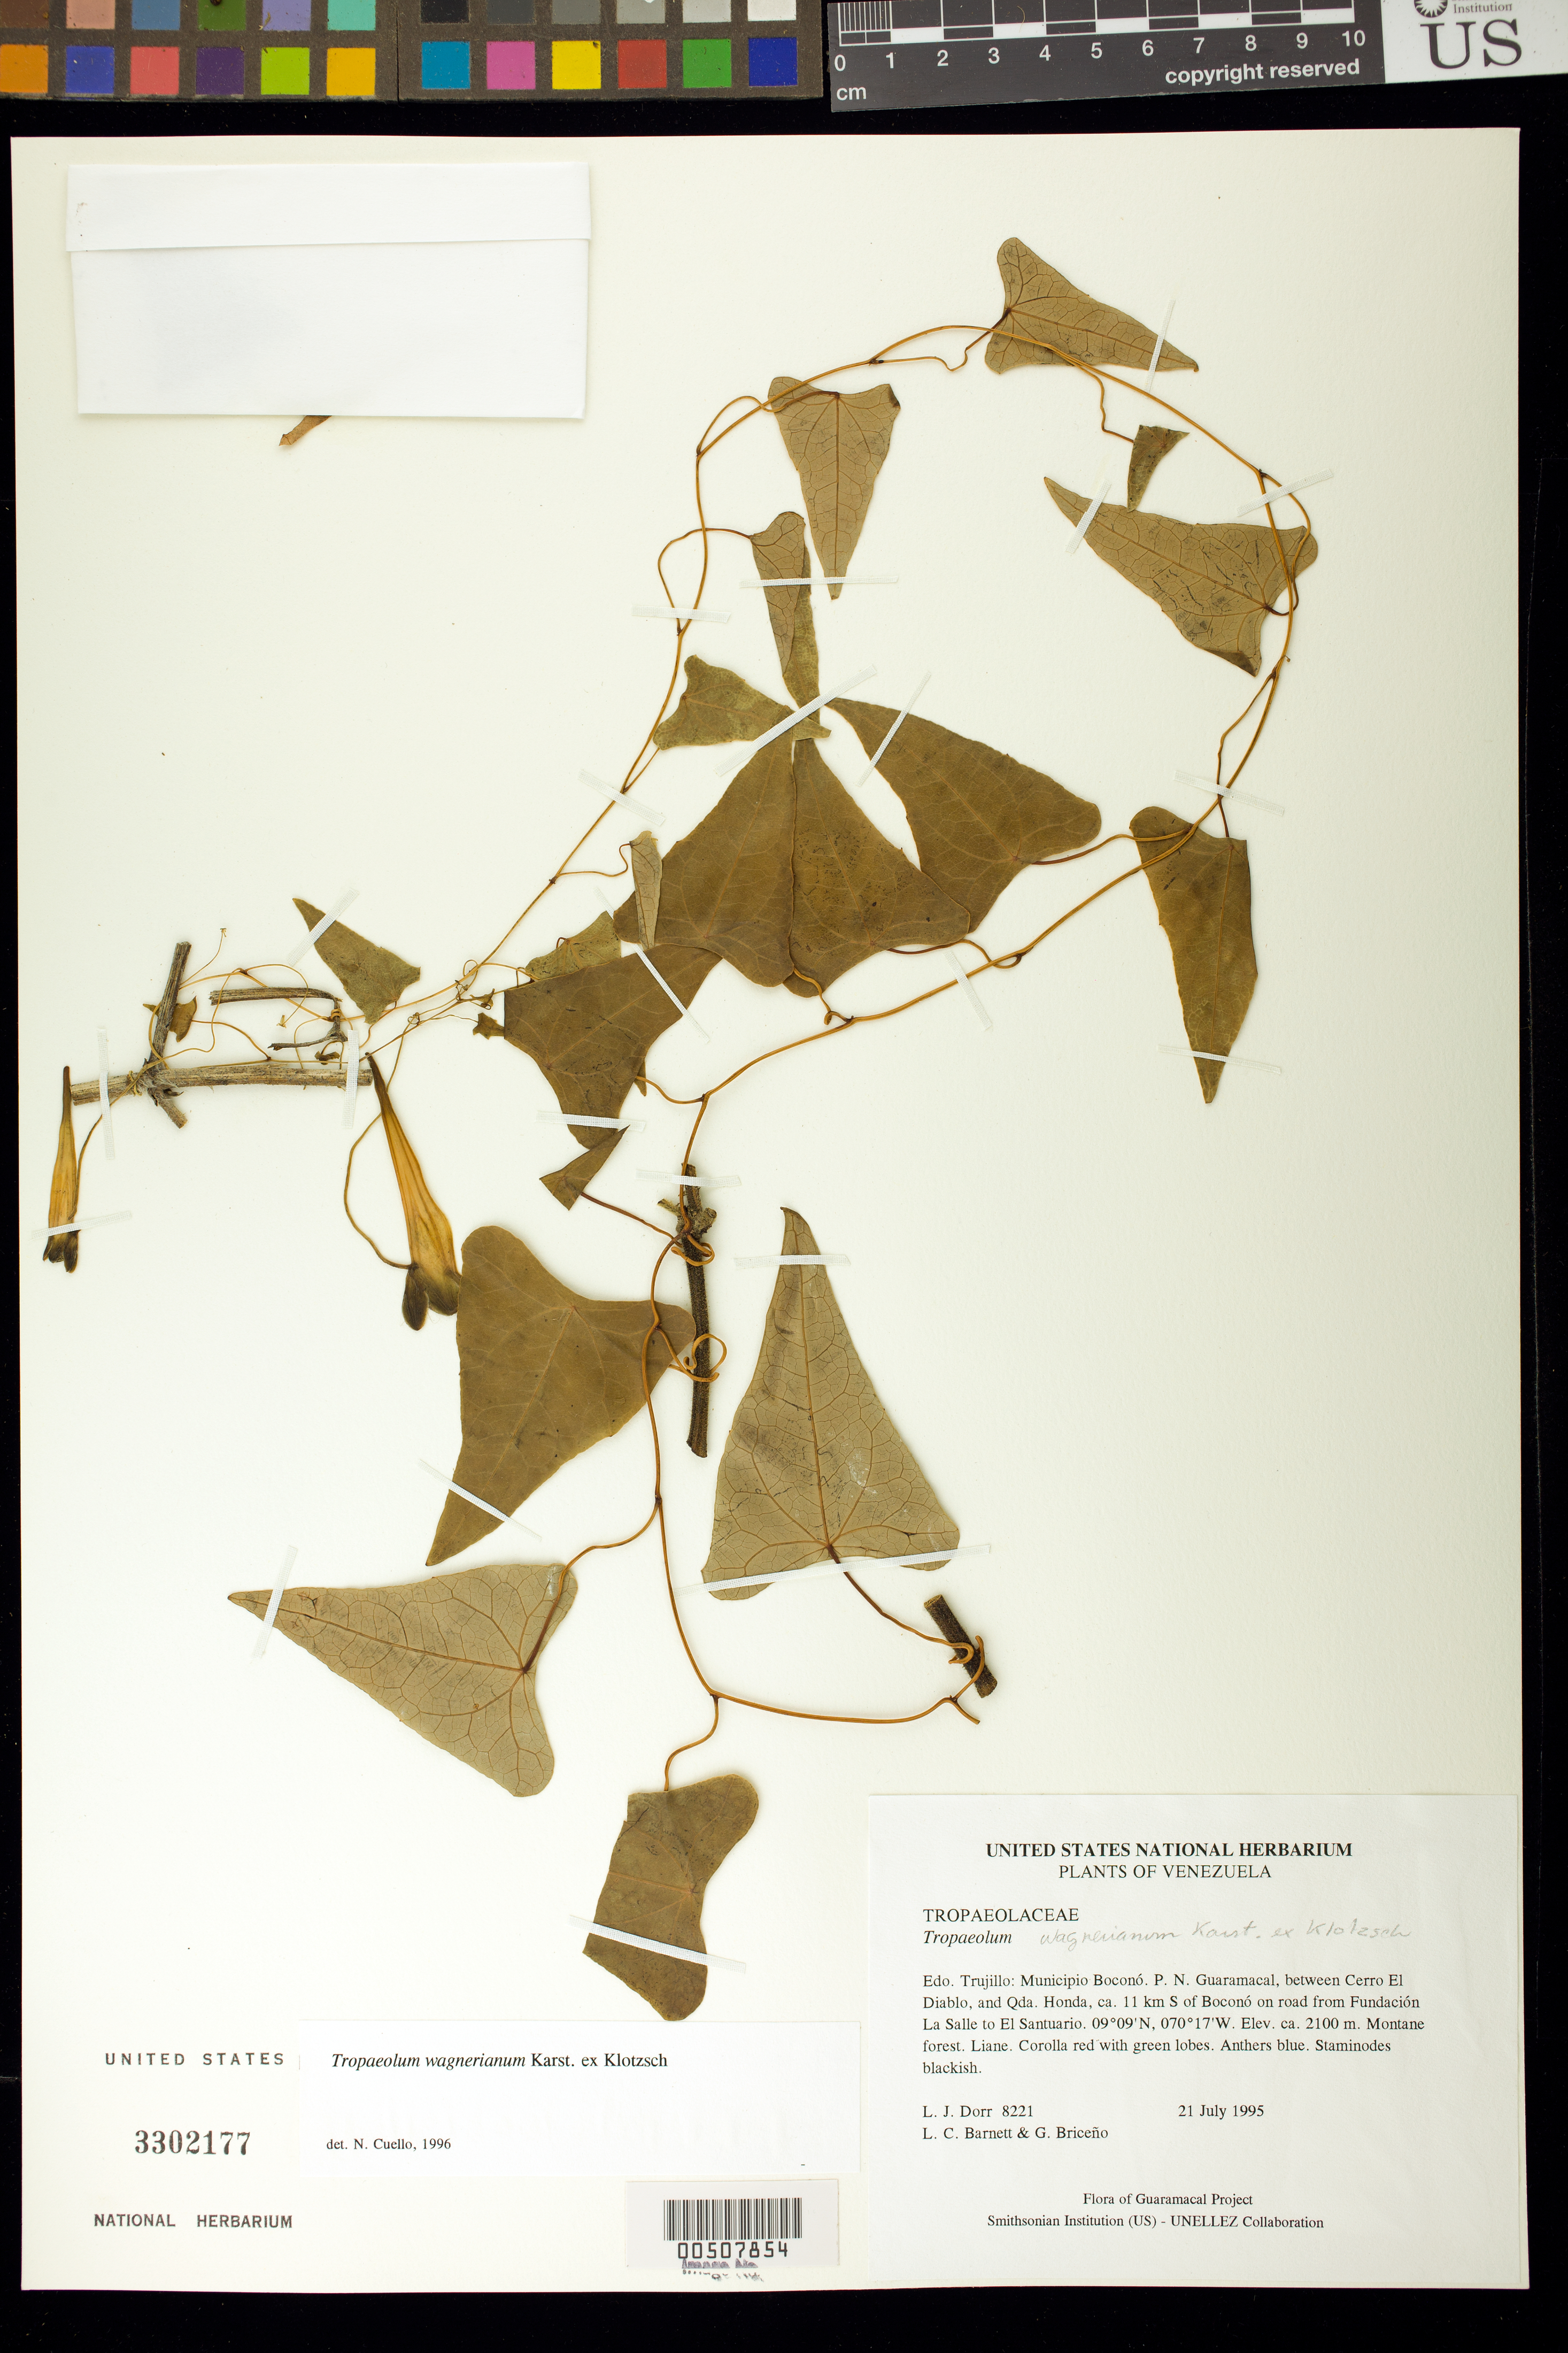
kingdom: Plantae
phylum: Tracheophyta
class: Magnoliopsida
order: Brassicales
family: Tropaeolaceae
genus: Tropaeolum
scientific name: Tropaeolum wagnerianum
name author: H. Karst. ex Klotzsch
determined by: Cuello, Nidia L.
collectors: L. J. Dorr, L. C. Barnett & G. Briceño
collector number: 8221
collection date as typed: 21 Jul 1995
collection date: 1995-07-21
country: Venezuela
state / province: Trujillo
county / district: Boconó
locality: Parque Nacional Guaramacal, between Cerro El Diablo, and Qda. Honda, ca. 11 km S of Boconó on road from Fundación La Salle to El Santuario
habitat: Montane forest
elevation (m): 2100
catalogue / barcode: US 3302177